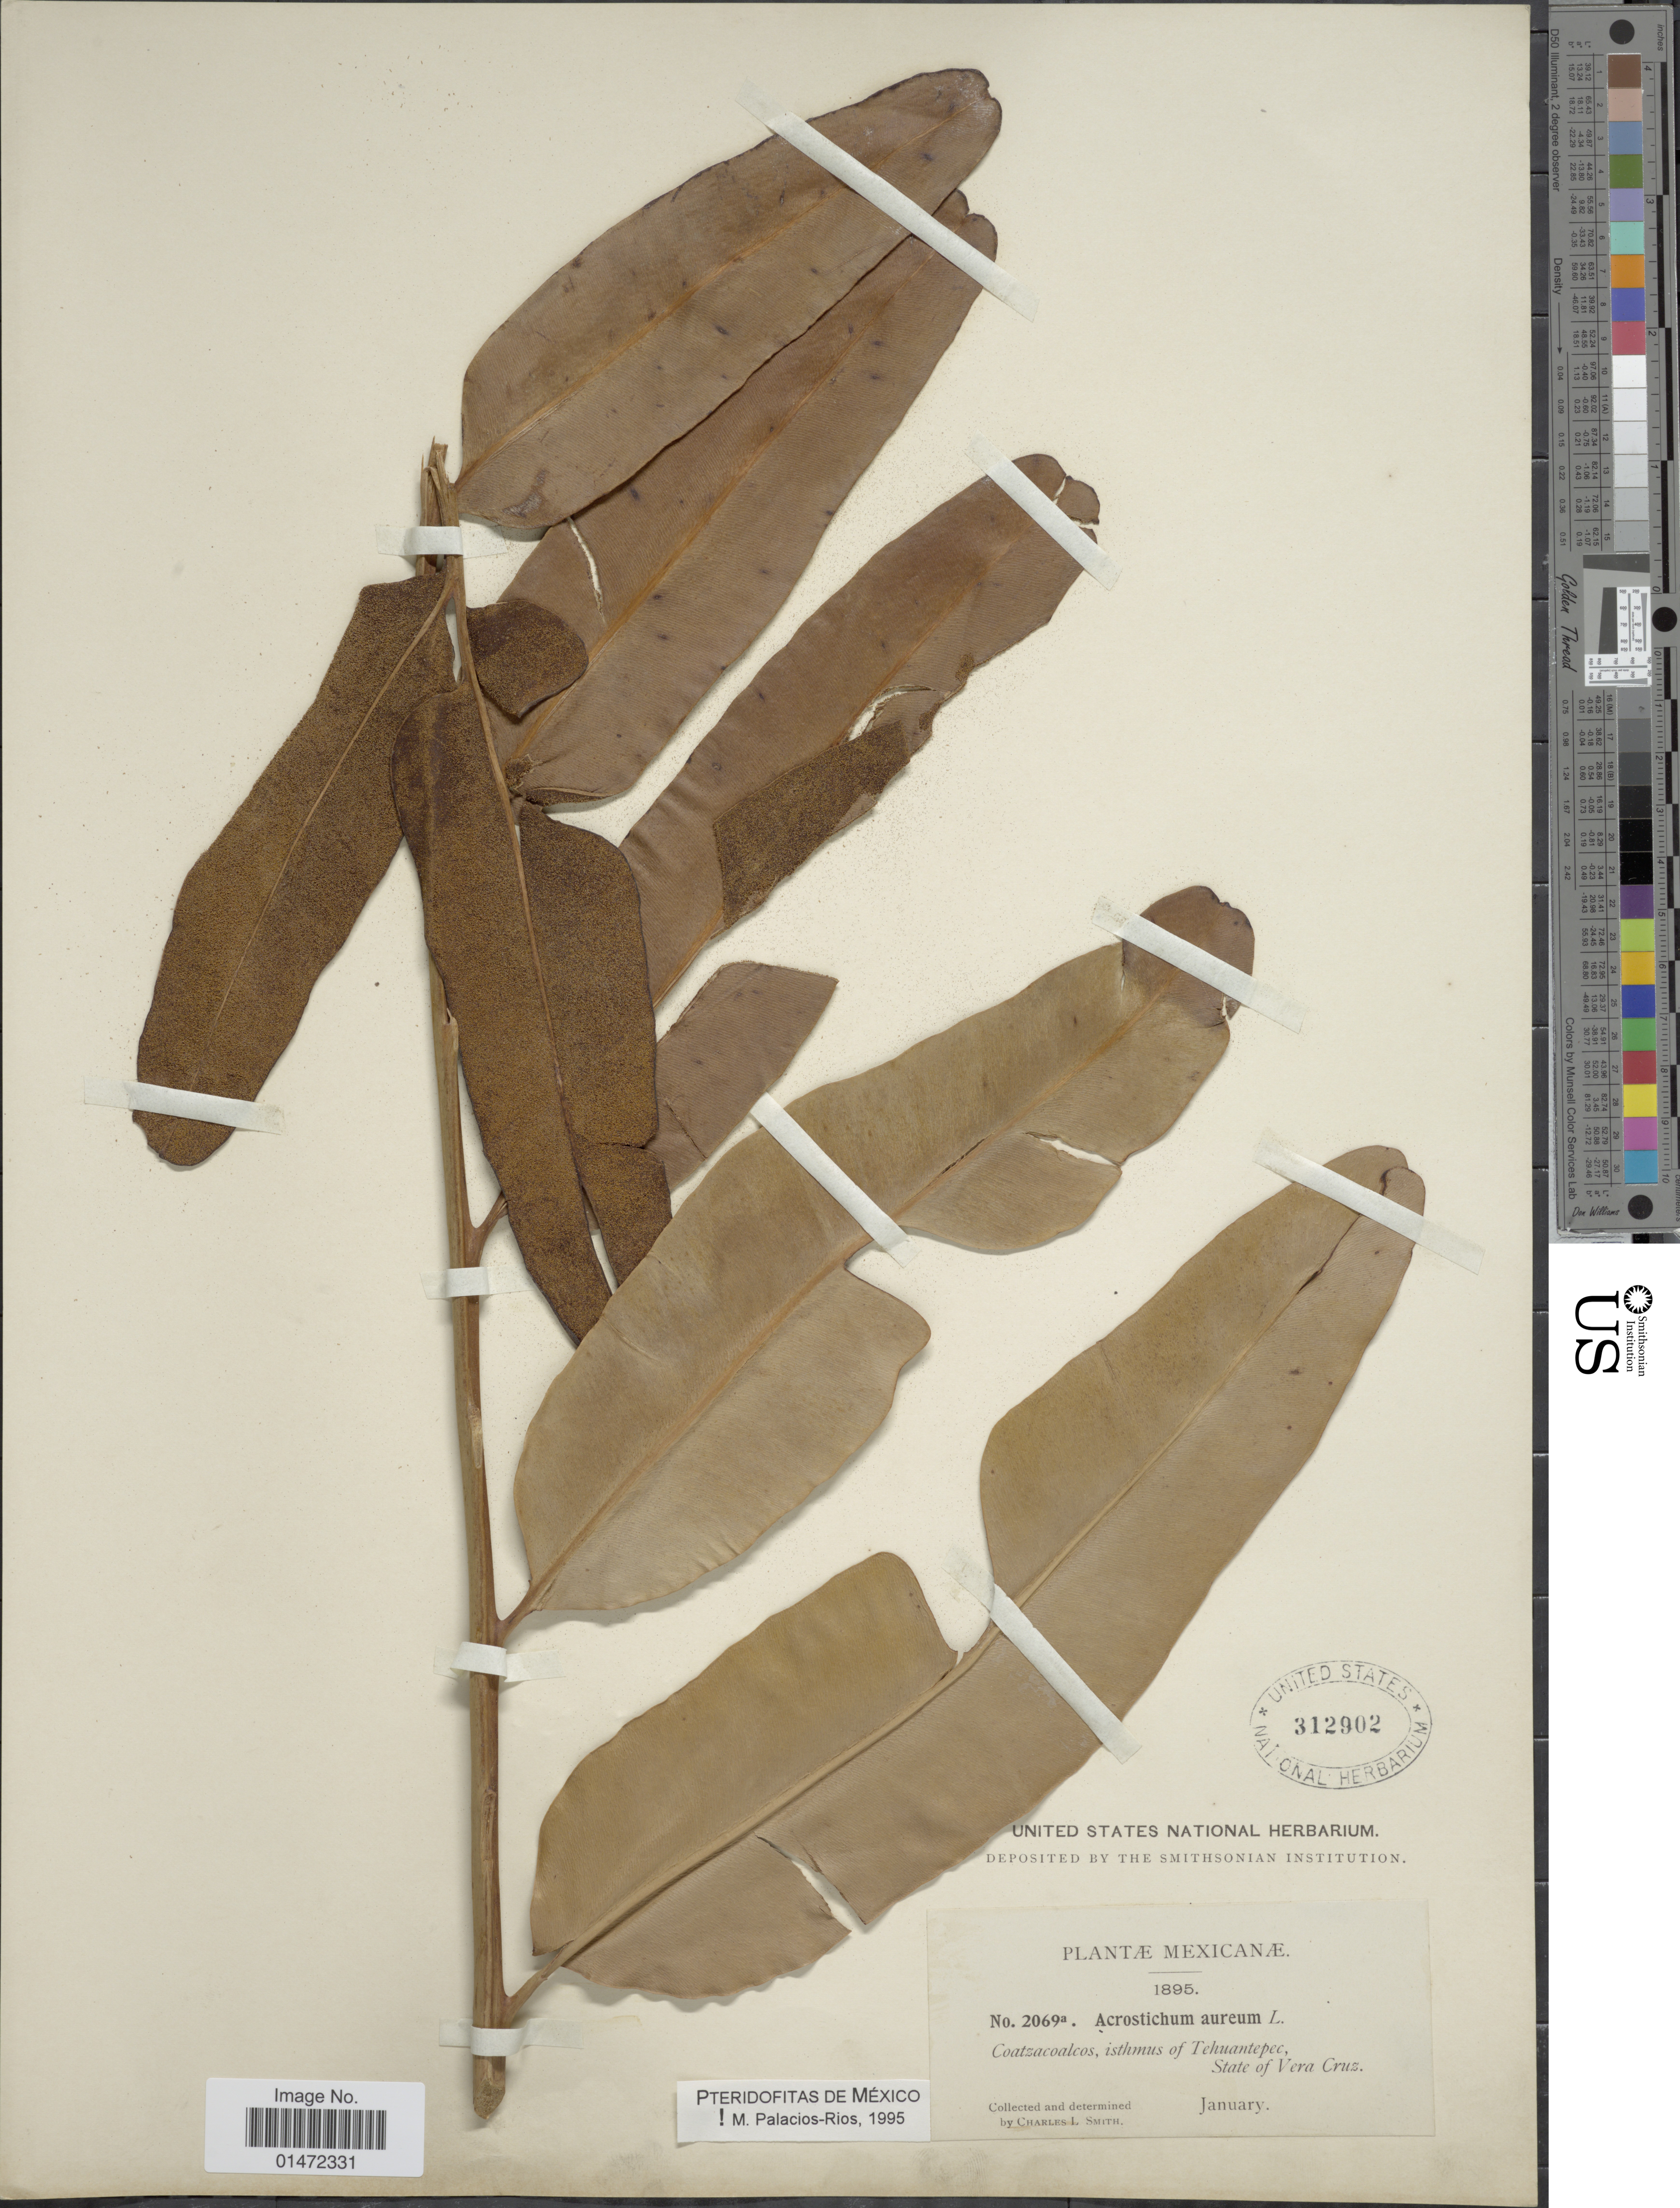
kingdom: Plantae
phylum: Tracheophyta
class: Polypodiopsida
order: Polypodiales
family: Pteridaceae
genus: Acrostichum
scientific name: Acrostichum aureum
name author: L.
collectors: C. L. Smith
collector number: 2069a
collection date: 1895-01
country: Mexico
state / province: Veracruz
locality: Coatzacoalcos, istmus of Tehuantepec, State of Vera Cruz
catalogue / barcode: US 312902